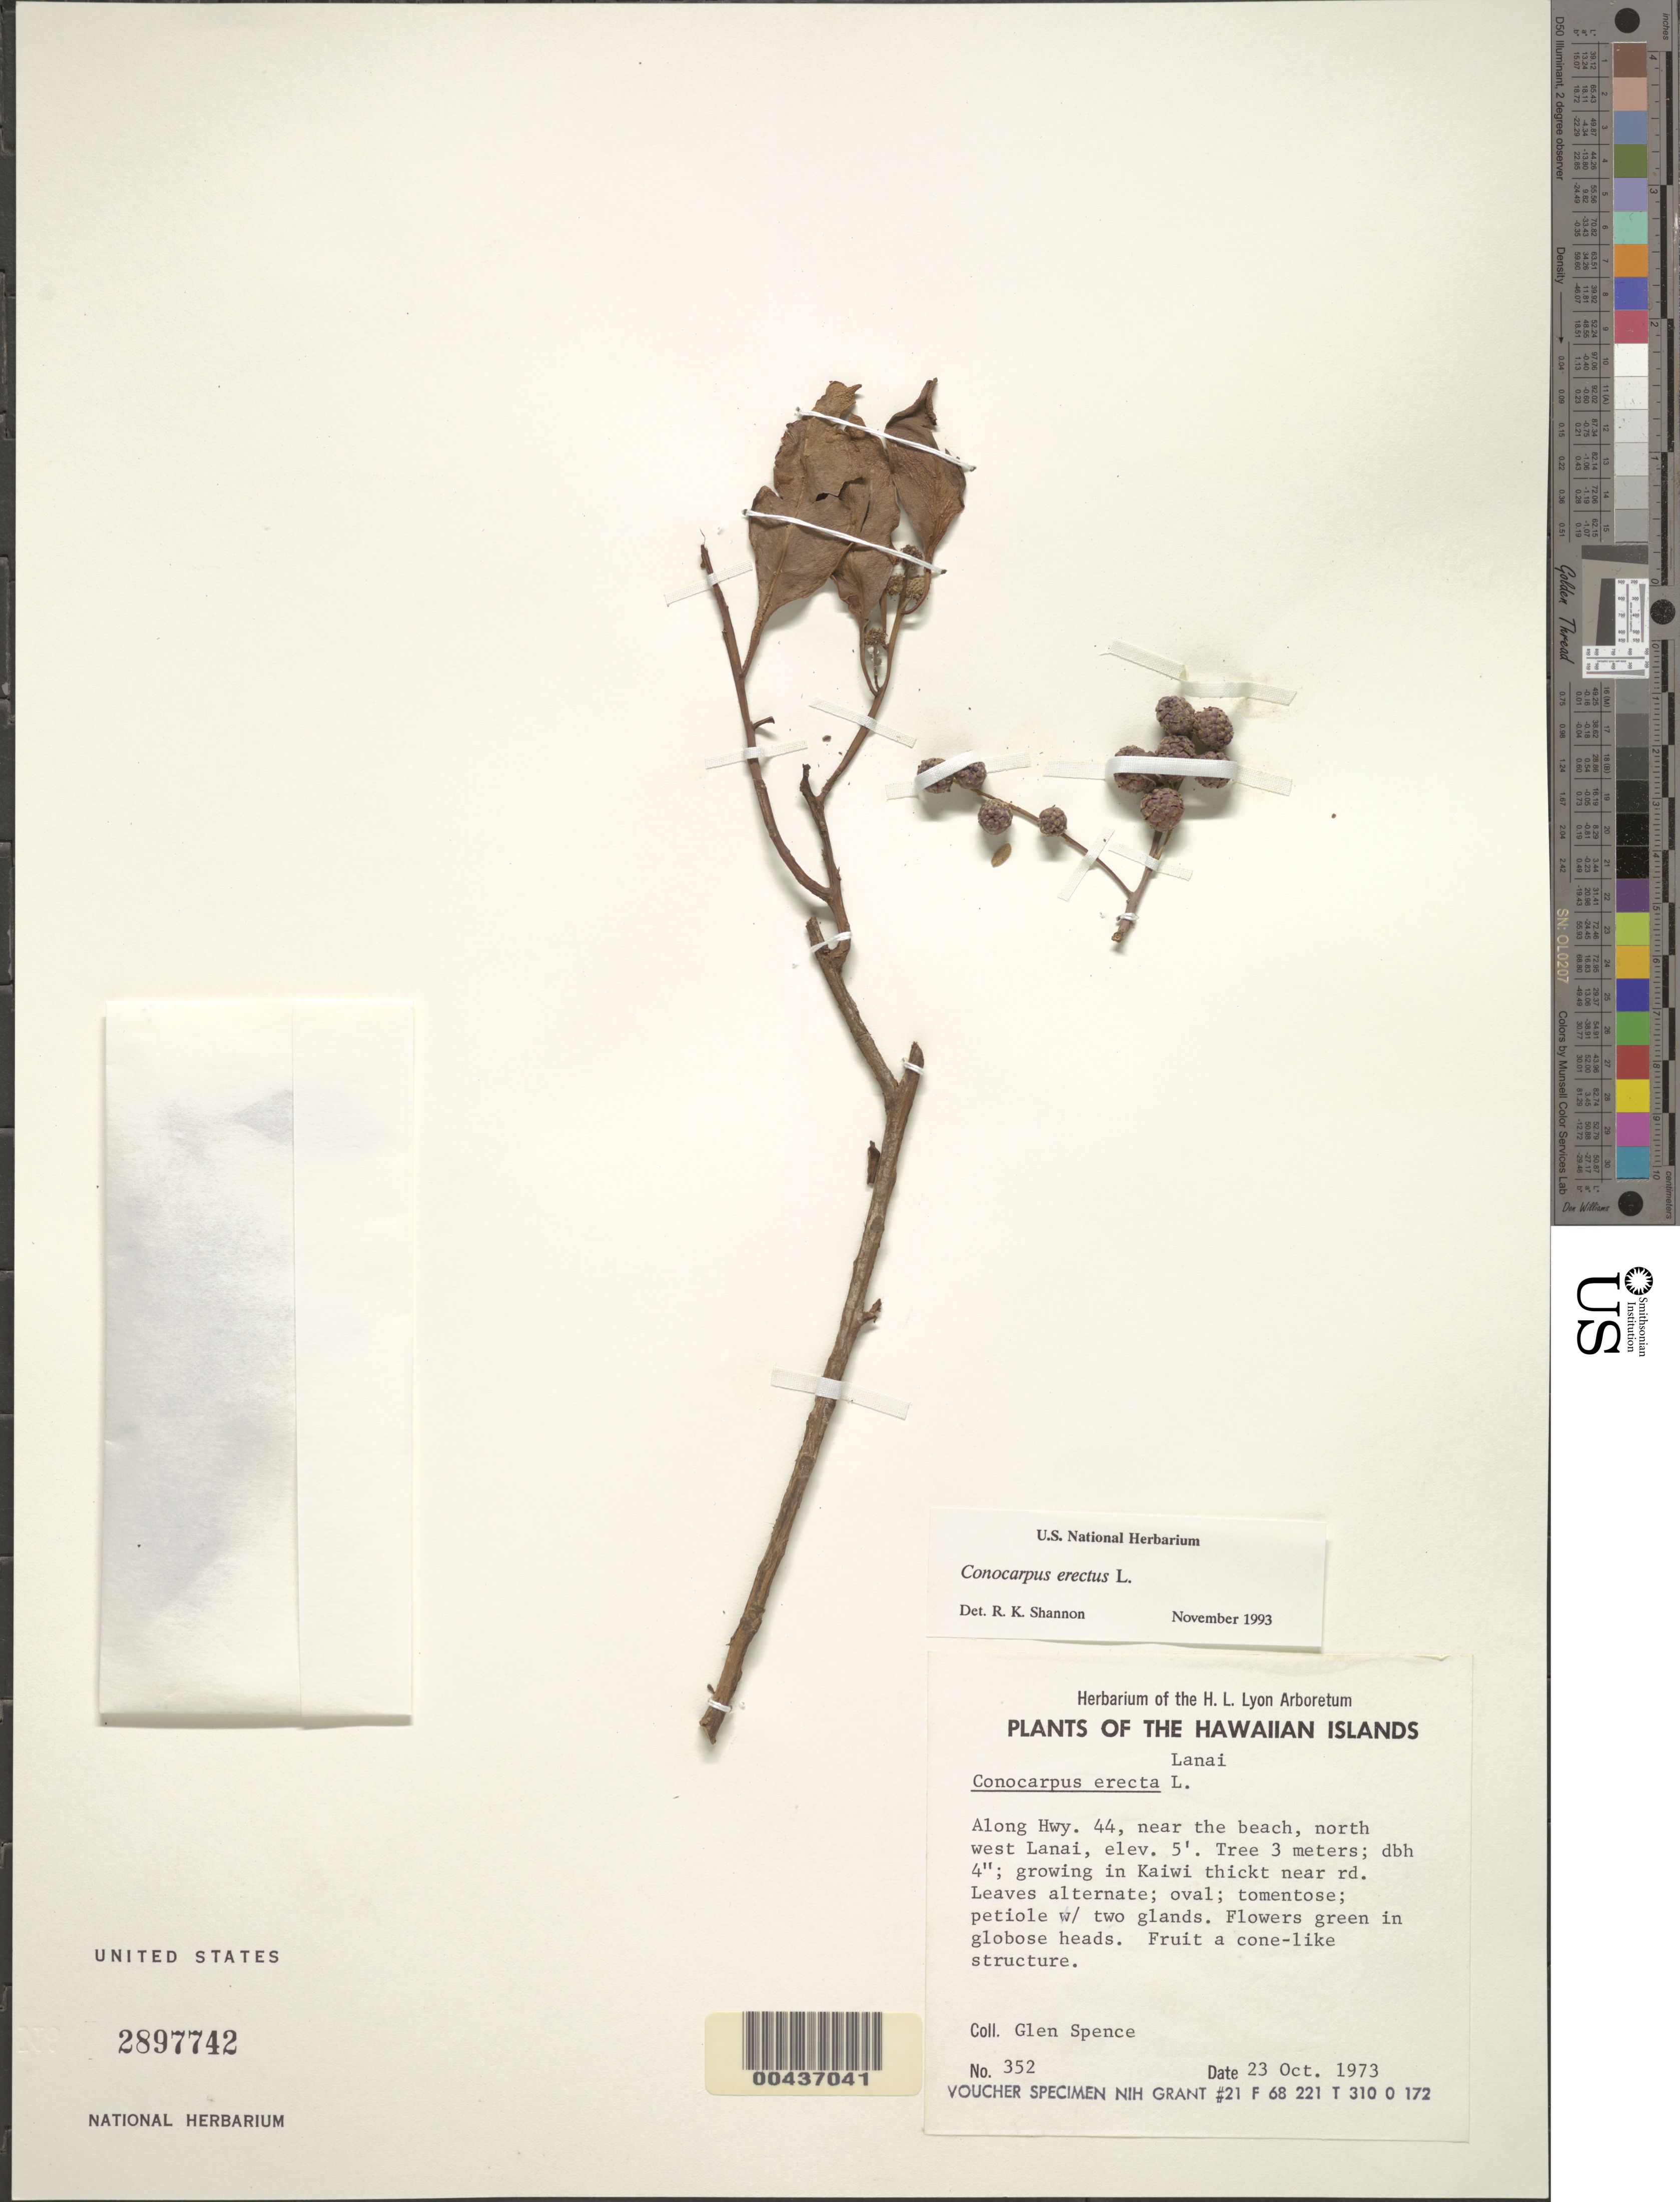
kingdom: Plantae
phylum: Tracheophyta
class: Magnoliopsida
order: Myrtales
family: Combretaceae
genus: Conocarpus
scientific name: Conocarpus erectus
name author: L.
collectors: G. Spence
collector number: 352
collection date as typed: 23 Oct 1973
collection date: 1973-10-23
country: United States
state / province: Hawaii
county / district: Maui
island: Lana'i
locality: along Highway 44, near the beach, northwest Lanai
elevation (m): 2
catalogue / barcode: US 2897742